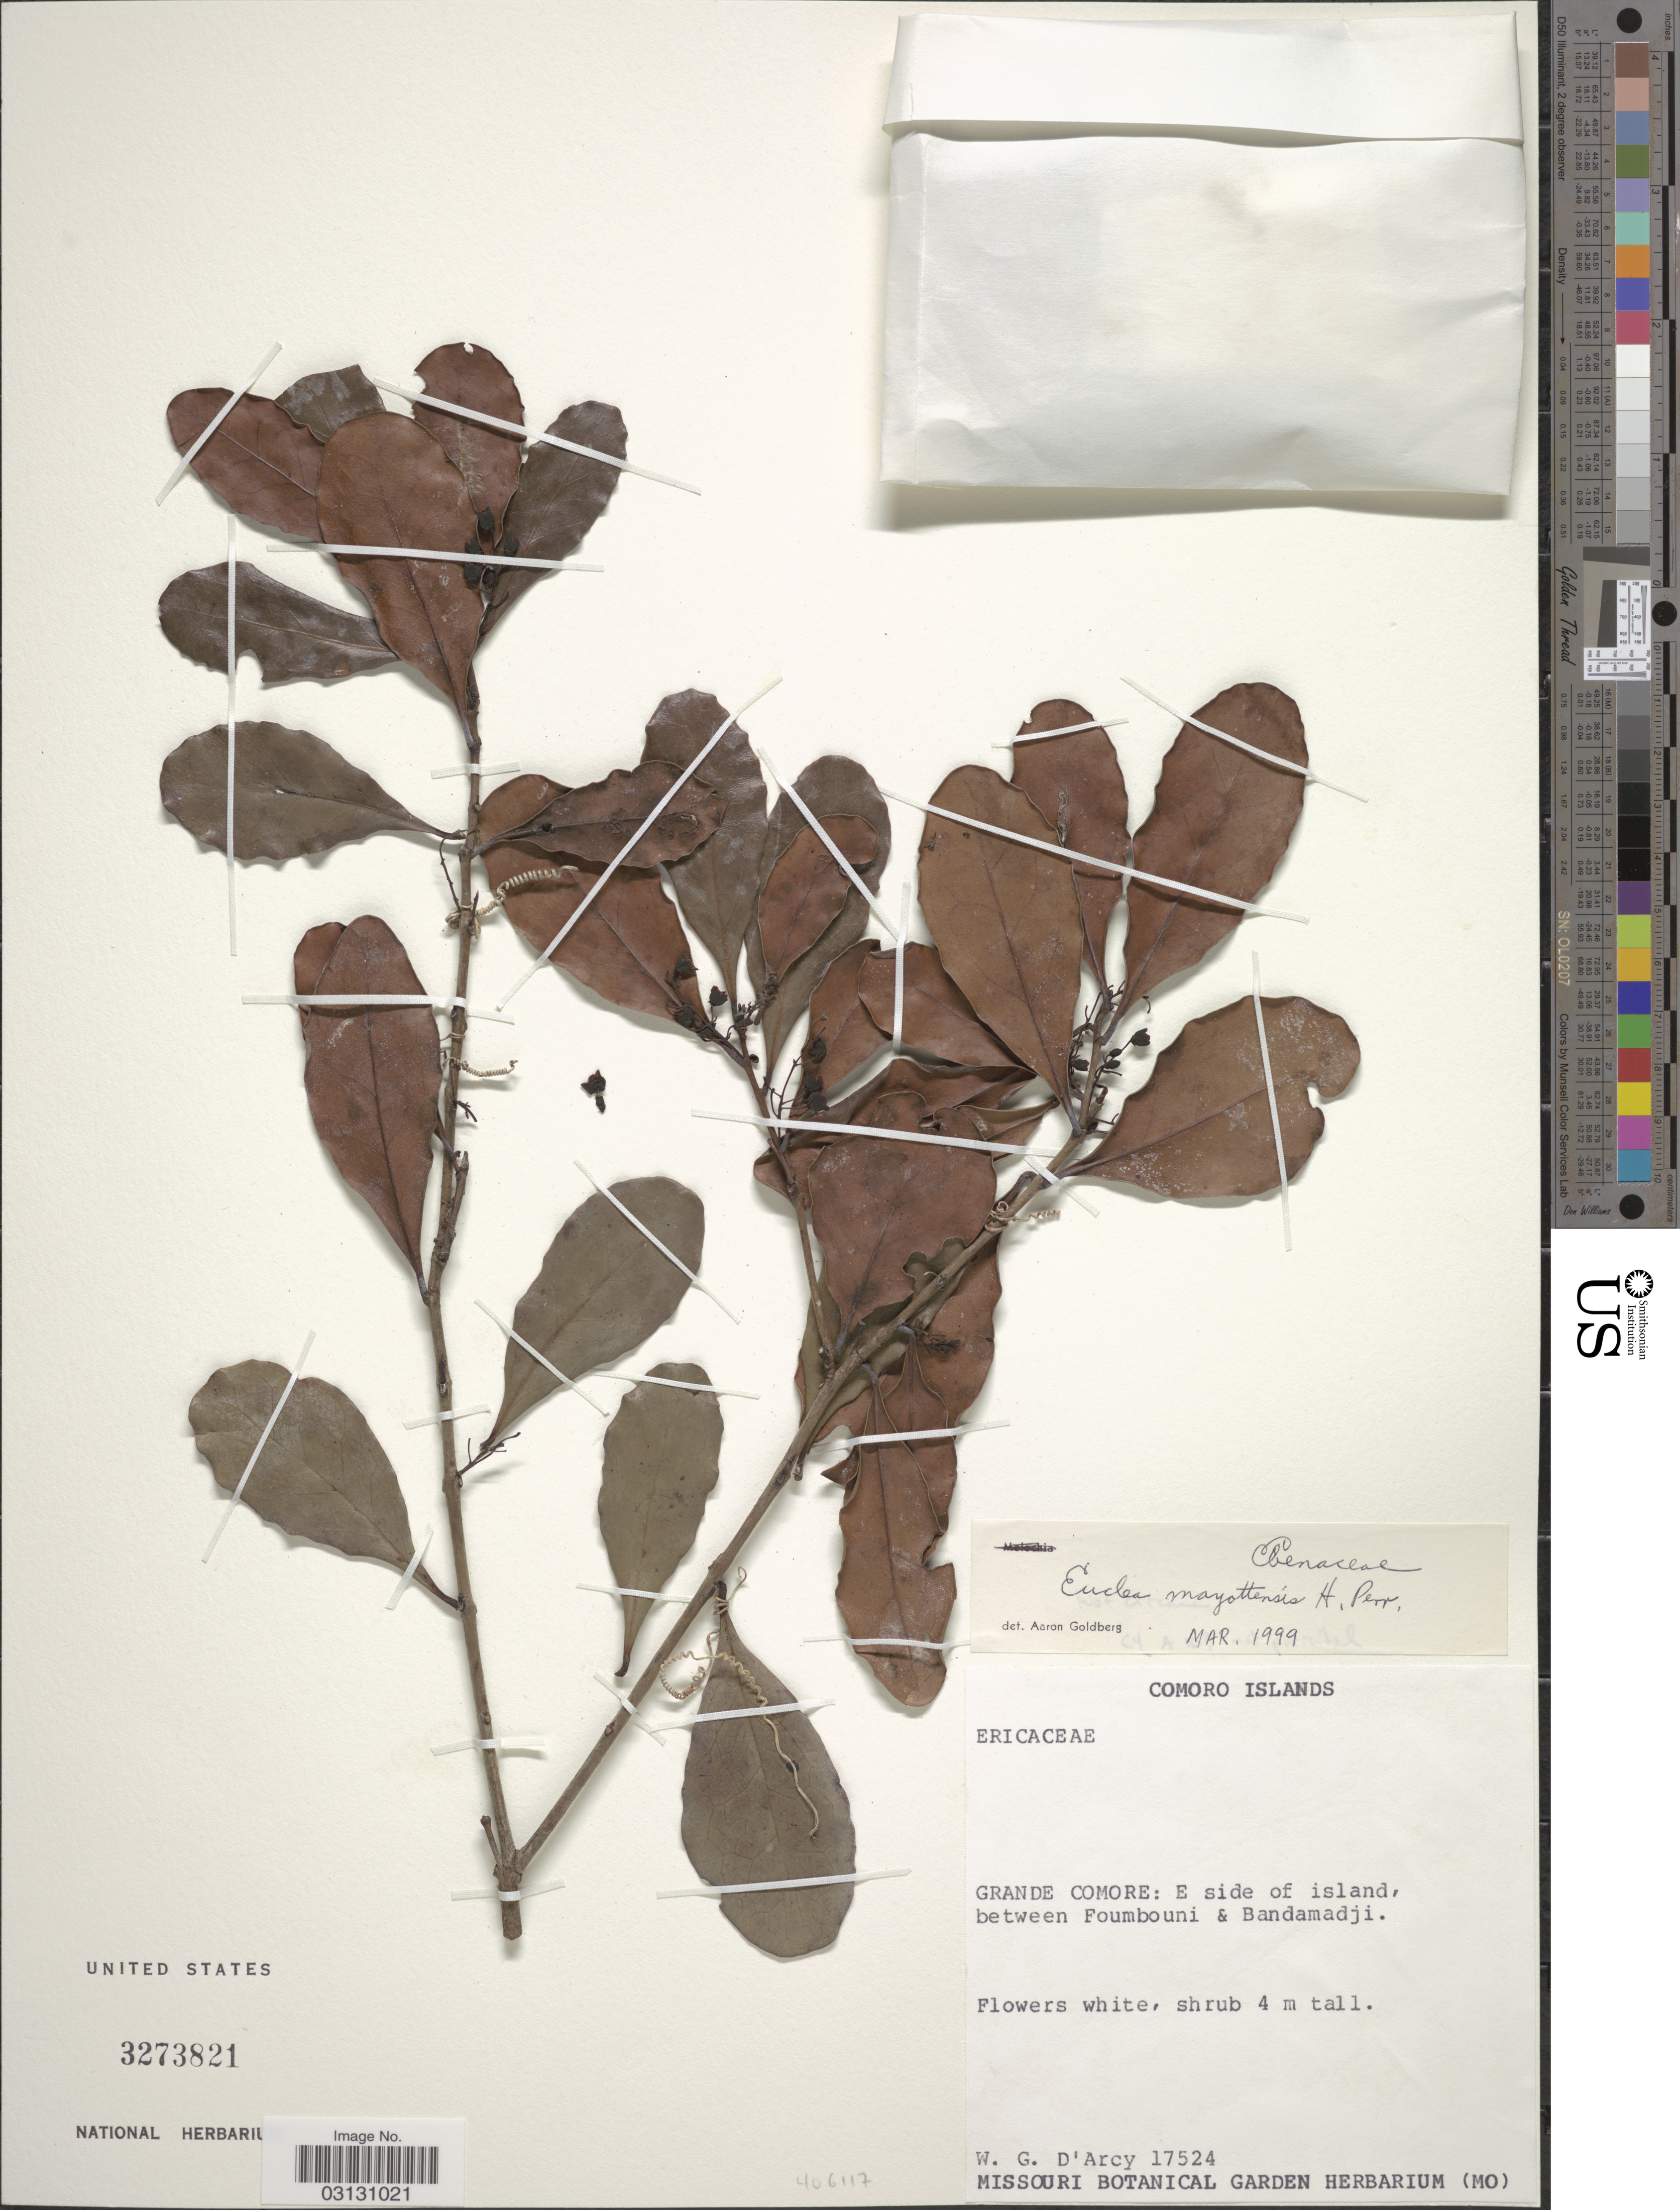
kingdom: Plantae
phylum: Tracheophyta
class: Magnoliopsida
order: Ericales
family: Ebenaceae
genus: Euclea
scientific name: Euclea mayottensis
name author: H. Perrier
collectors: W. G. D'Arcy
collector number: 17524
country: Comoros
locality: Grande Comore: E side of island, between Foumbouni & Bandamadji.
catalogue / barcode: US 3273821